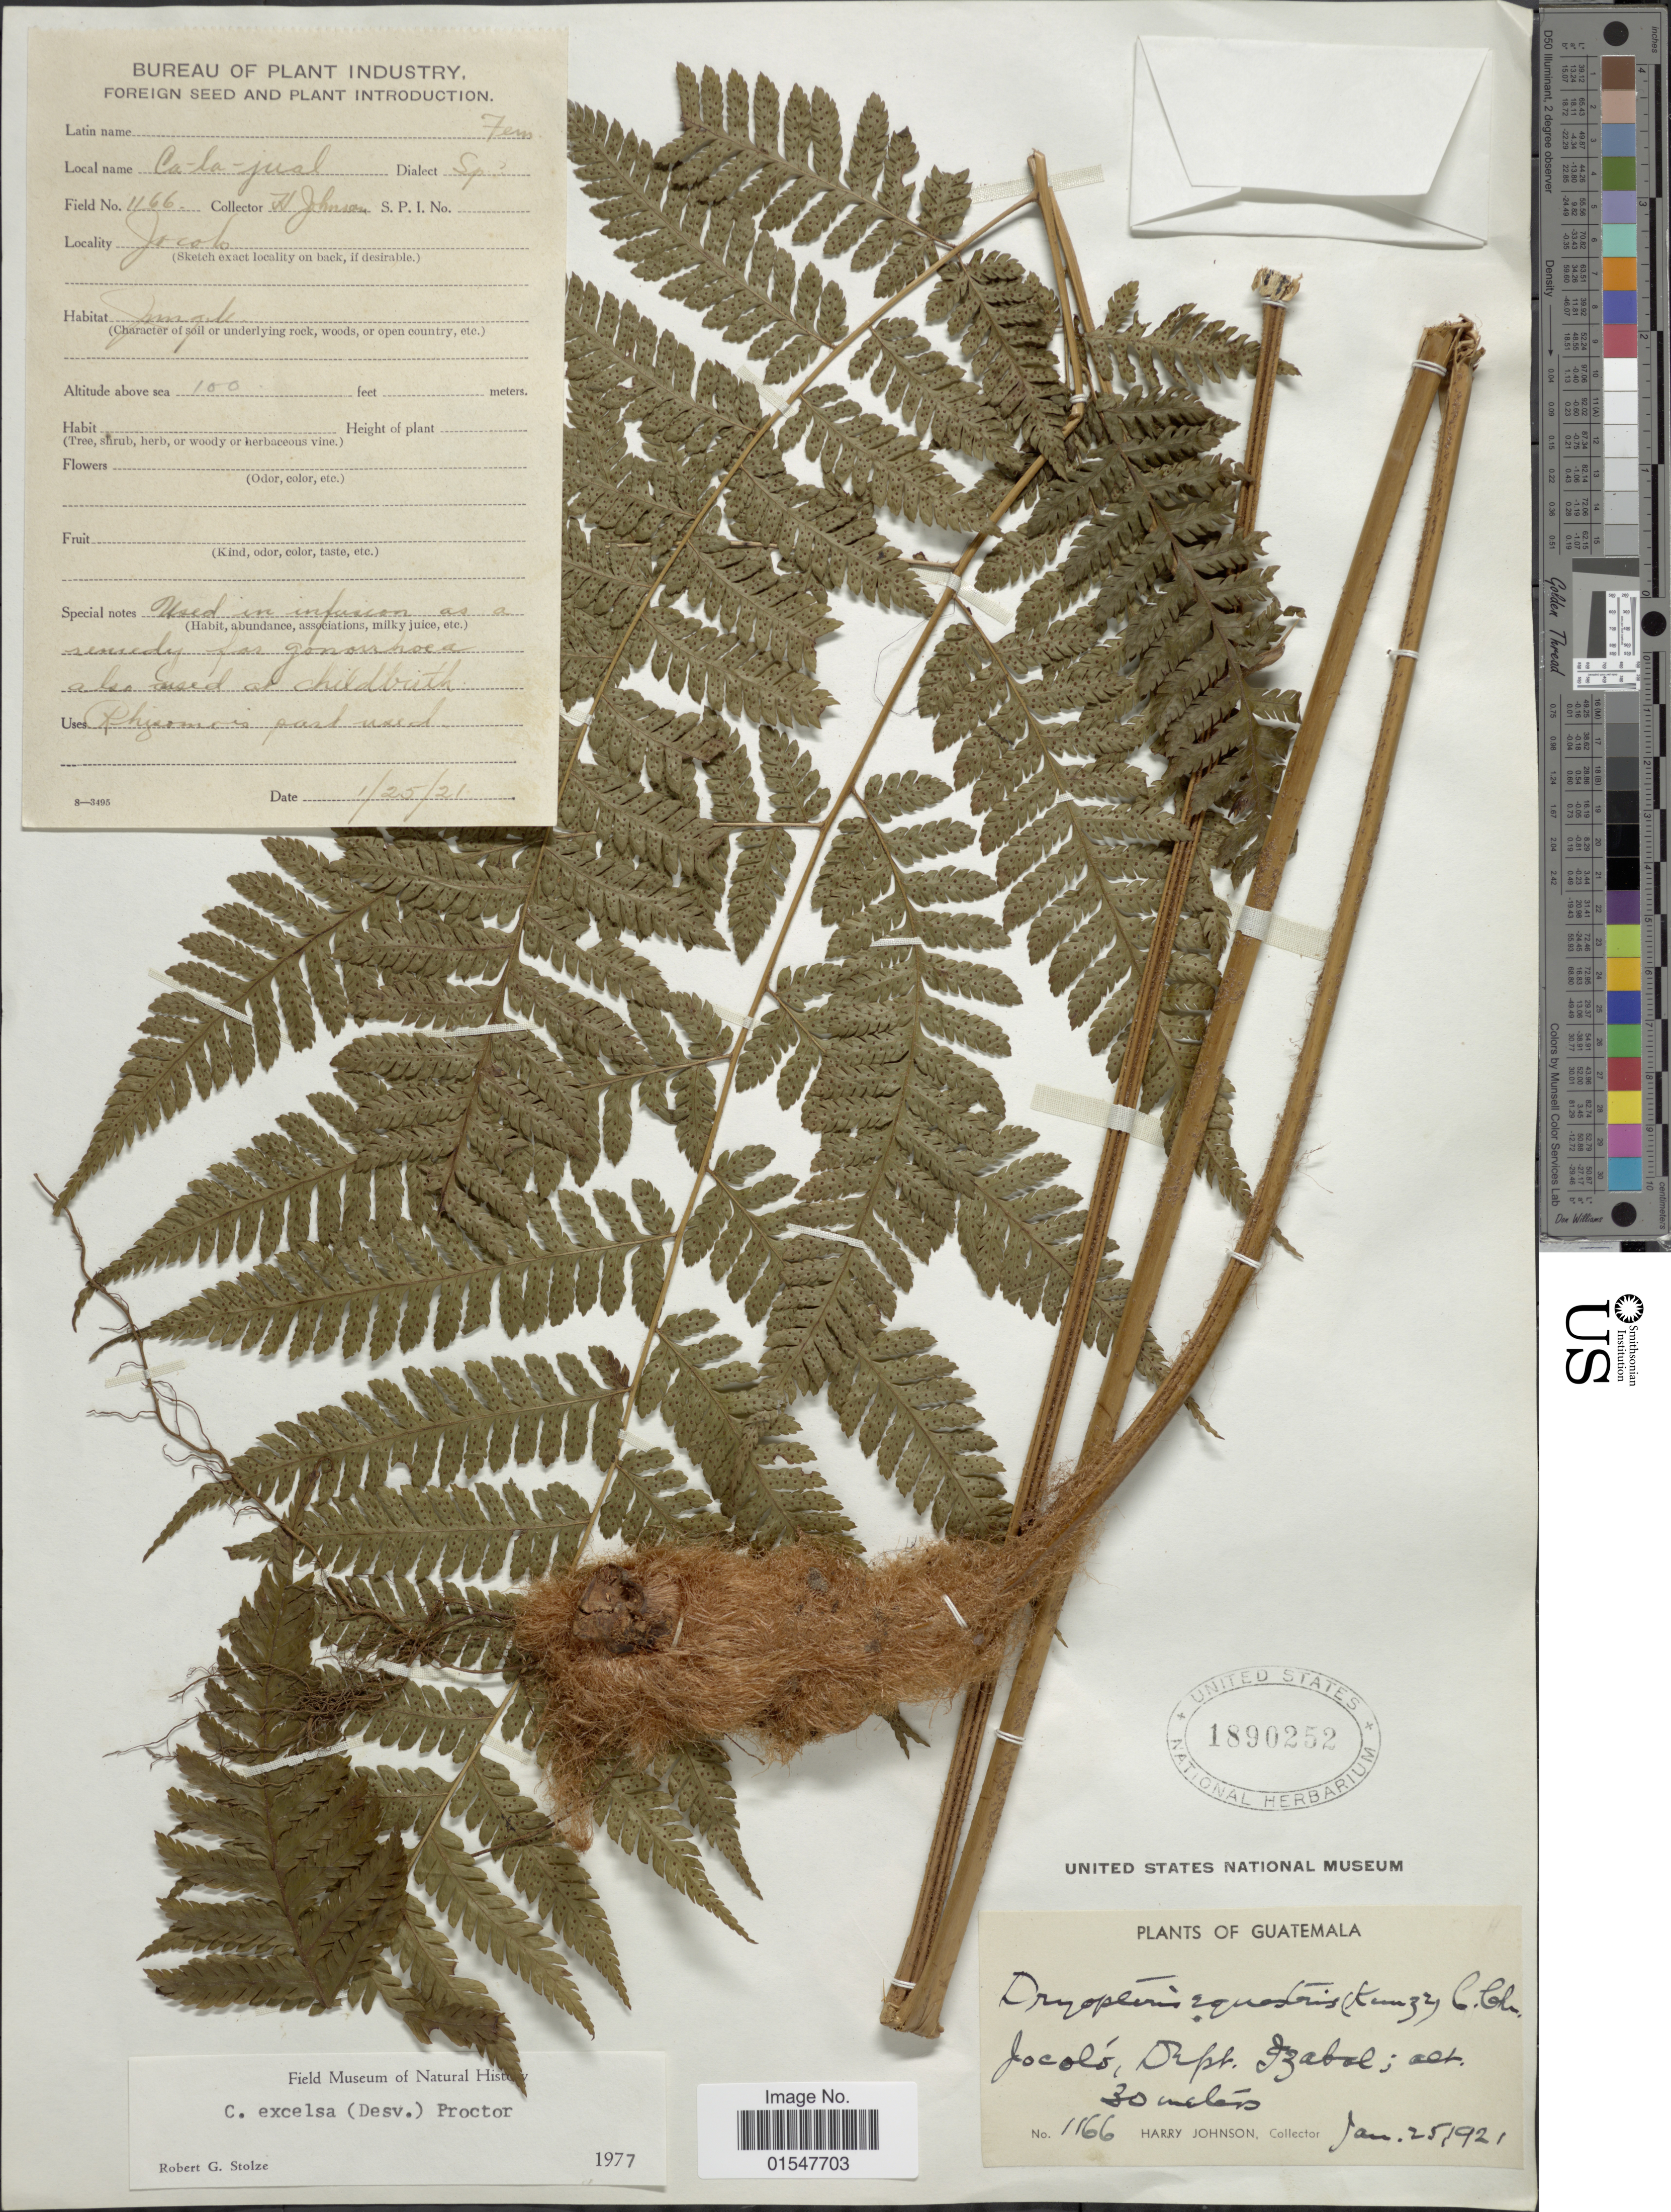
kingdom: Plantae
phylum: Tracheophyta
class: Polypodiopsida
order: Polypodiales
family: Dryopteridaceae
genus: Ctenitis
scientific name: Ctenitis excelsa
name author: (Desv.) Proctor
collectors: H. Johnson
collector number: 1166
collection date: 1921-01-25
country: Guatemala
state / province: Izabal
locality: Jocolo, Dept. Izabal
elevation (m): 30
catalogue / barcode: US 1890252